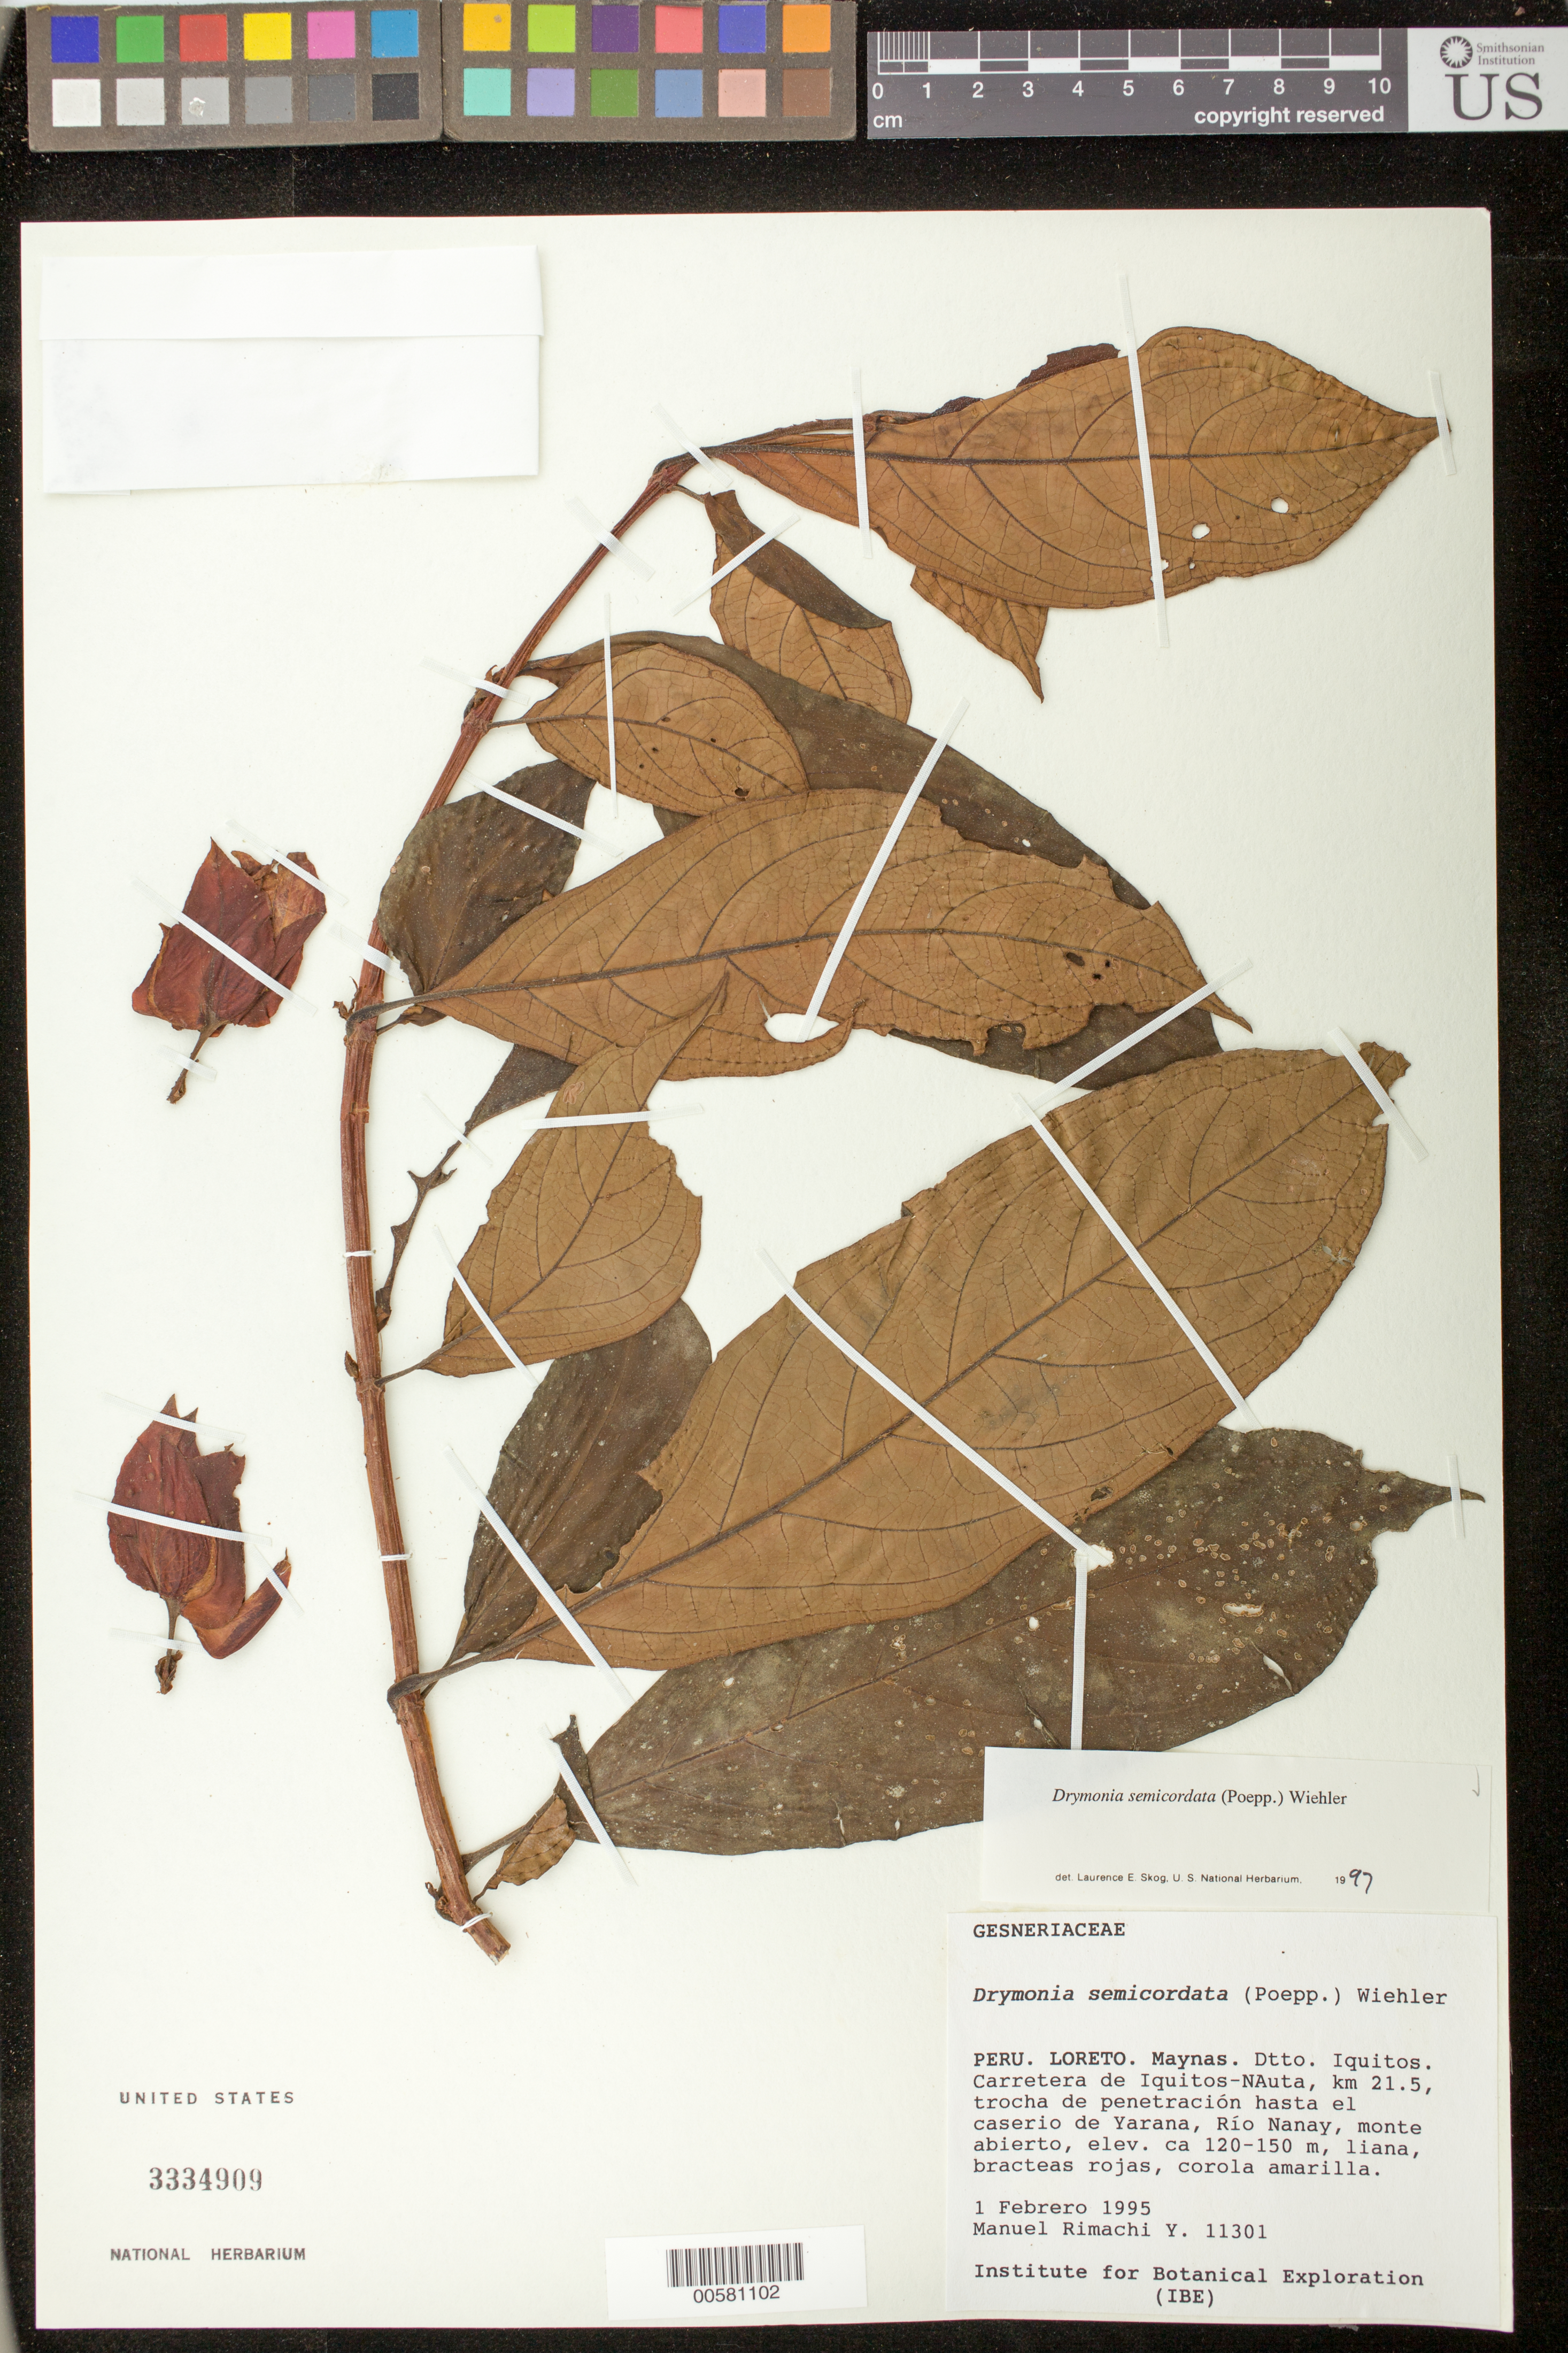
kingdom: Plantae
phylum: Tracheophyta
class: Magnoliopsida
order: Lamiales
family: Gesneriaceae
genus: Drymonia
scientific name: Drymonia semicordata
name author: (Poepp.) Wiehler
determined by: Skog, Laurence E.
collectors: M. Rimachi Y.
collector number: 11301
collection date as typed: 01 Feb 1995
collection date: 1995-02-01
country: Peru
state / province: Loreto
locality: Prov. Maynas, Dtto. Iquitos; Carretera Iquitos - Nauta, km 21.5, trocha de penetración hasta el caserio de Yarana, Río Nanay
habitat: Monte abierto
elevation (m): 120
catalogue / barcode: US 3334909